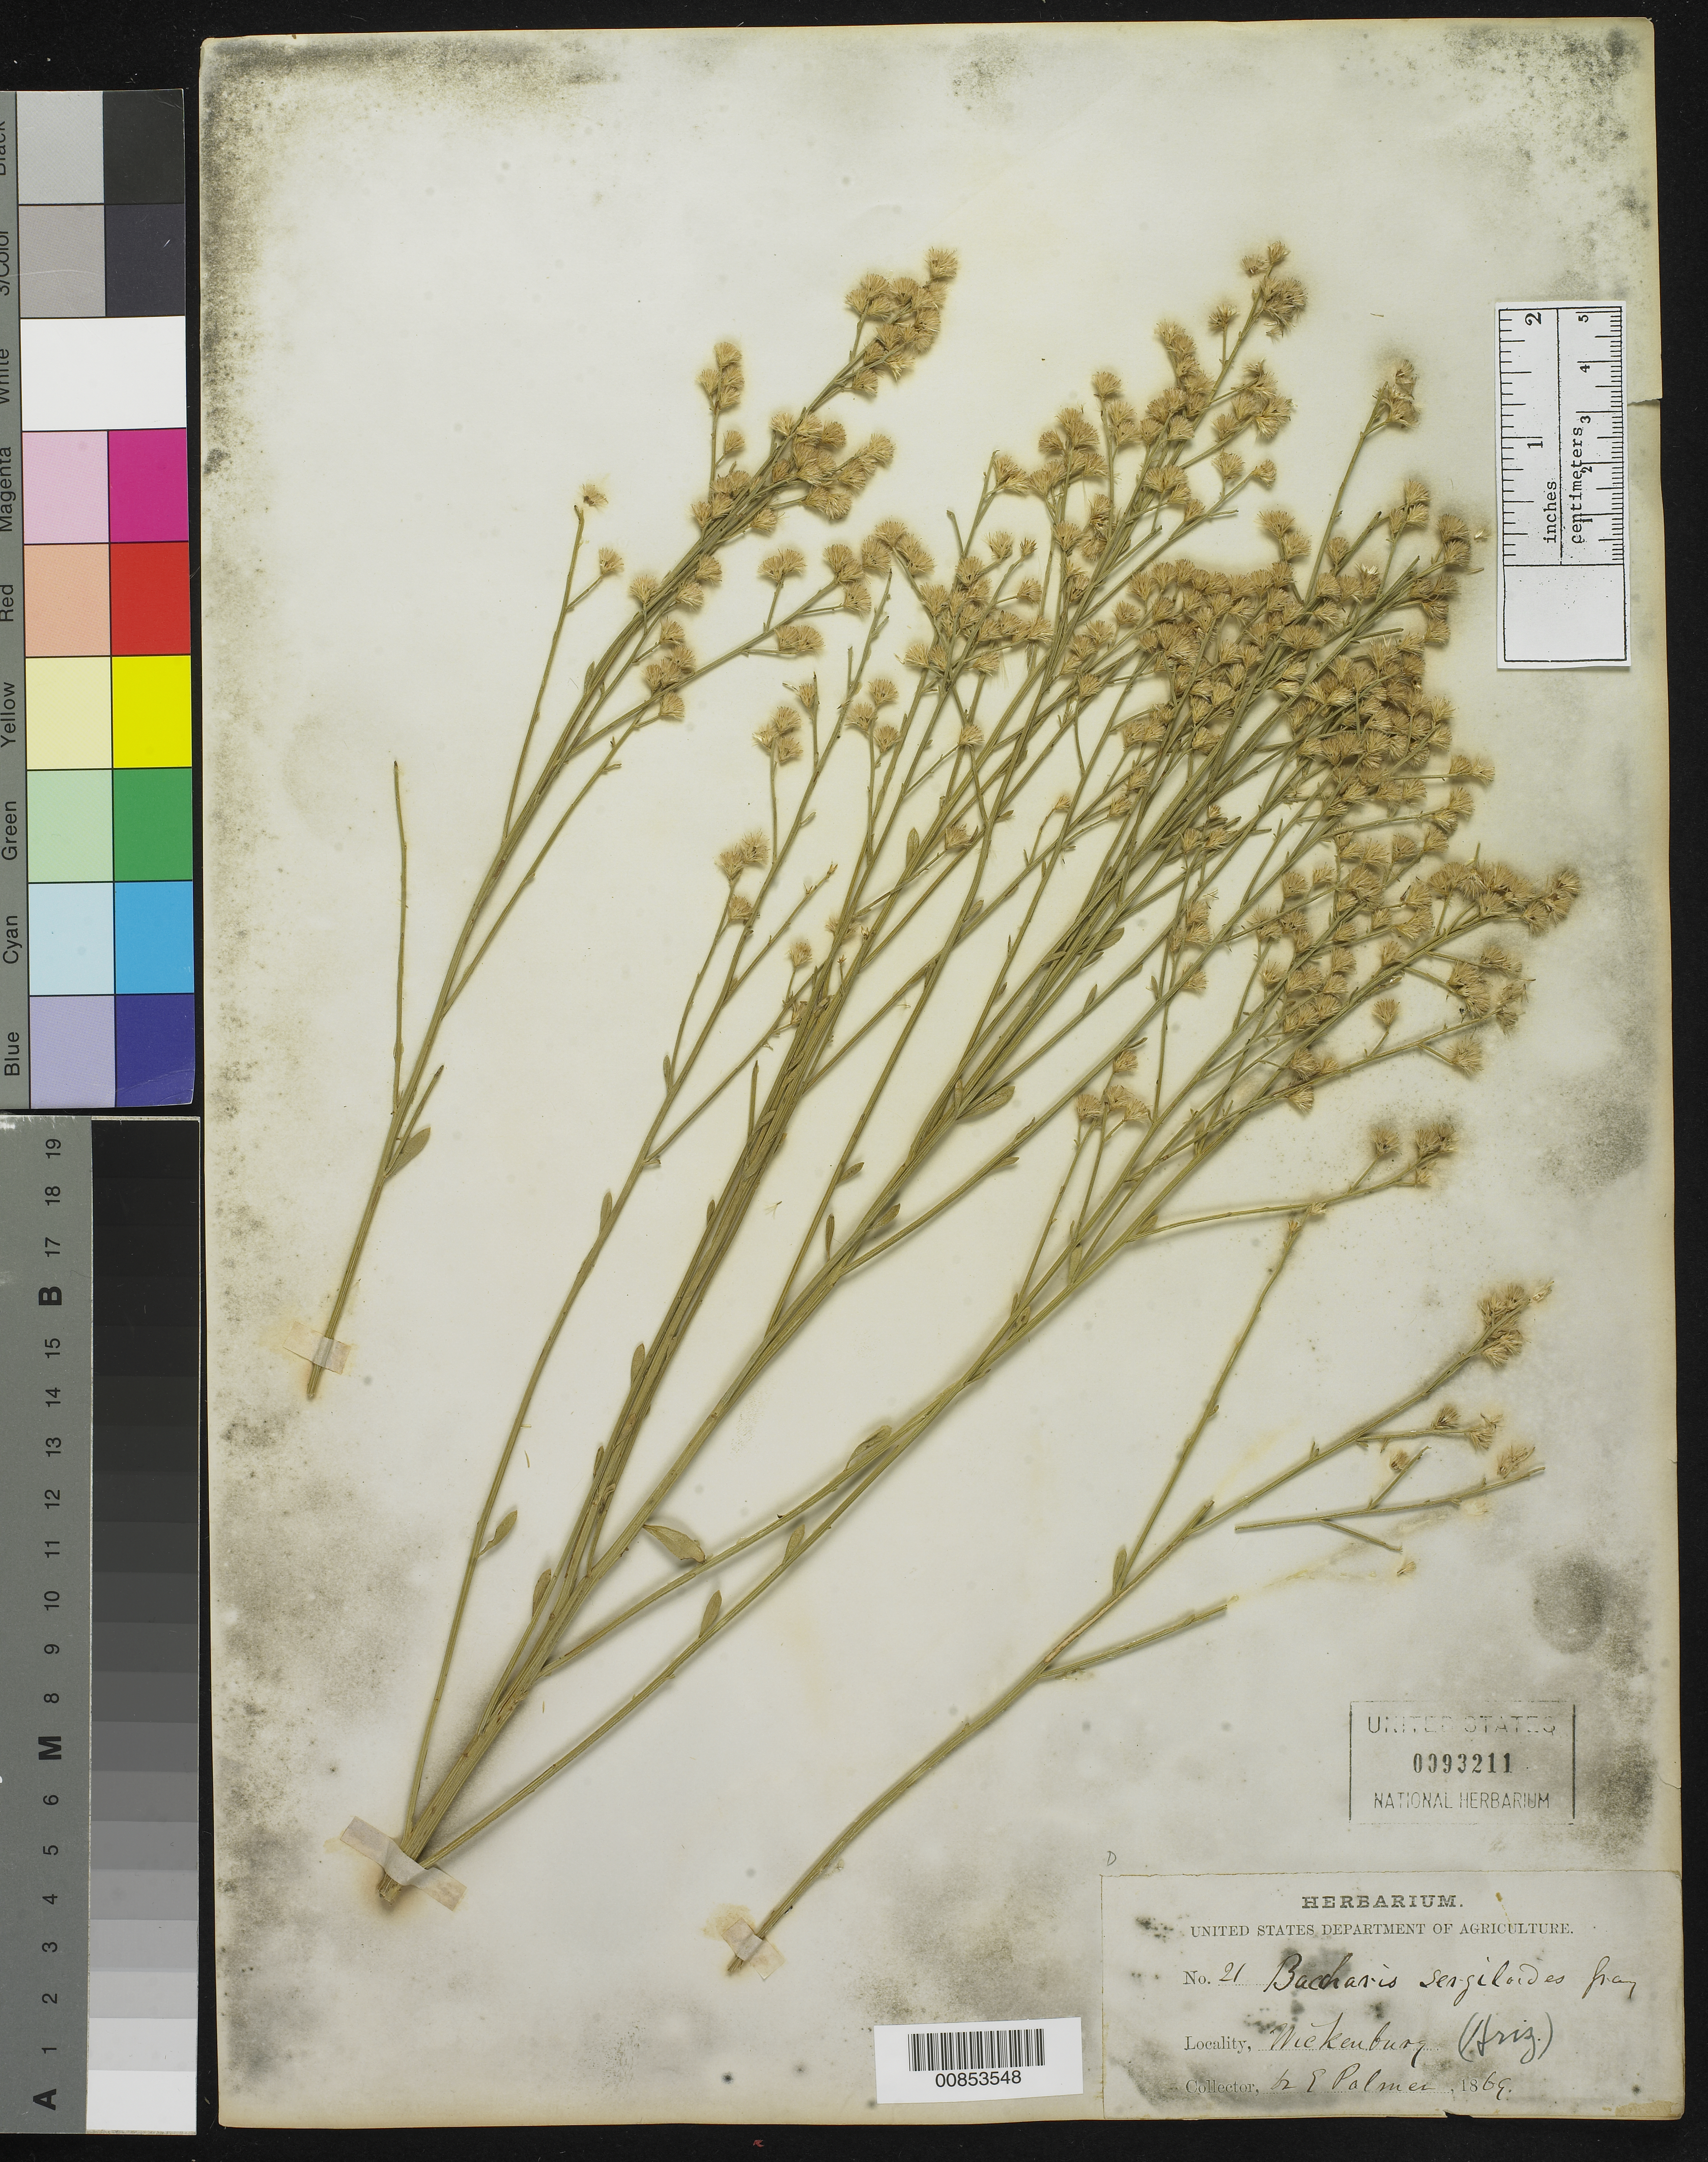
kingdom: Plantae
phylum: Tracheophyta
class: Magnoliopsida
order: Asterales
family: Asteraceae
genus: Baccharis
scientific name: Baccharis sergiloides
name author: A. Gray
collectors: E. Palmer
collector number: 21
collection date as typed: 1869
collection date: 1869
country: United States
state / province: Arizona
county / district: Maricopa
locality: Wickenburg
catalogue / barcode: US 93211